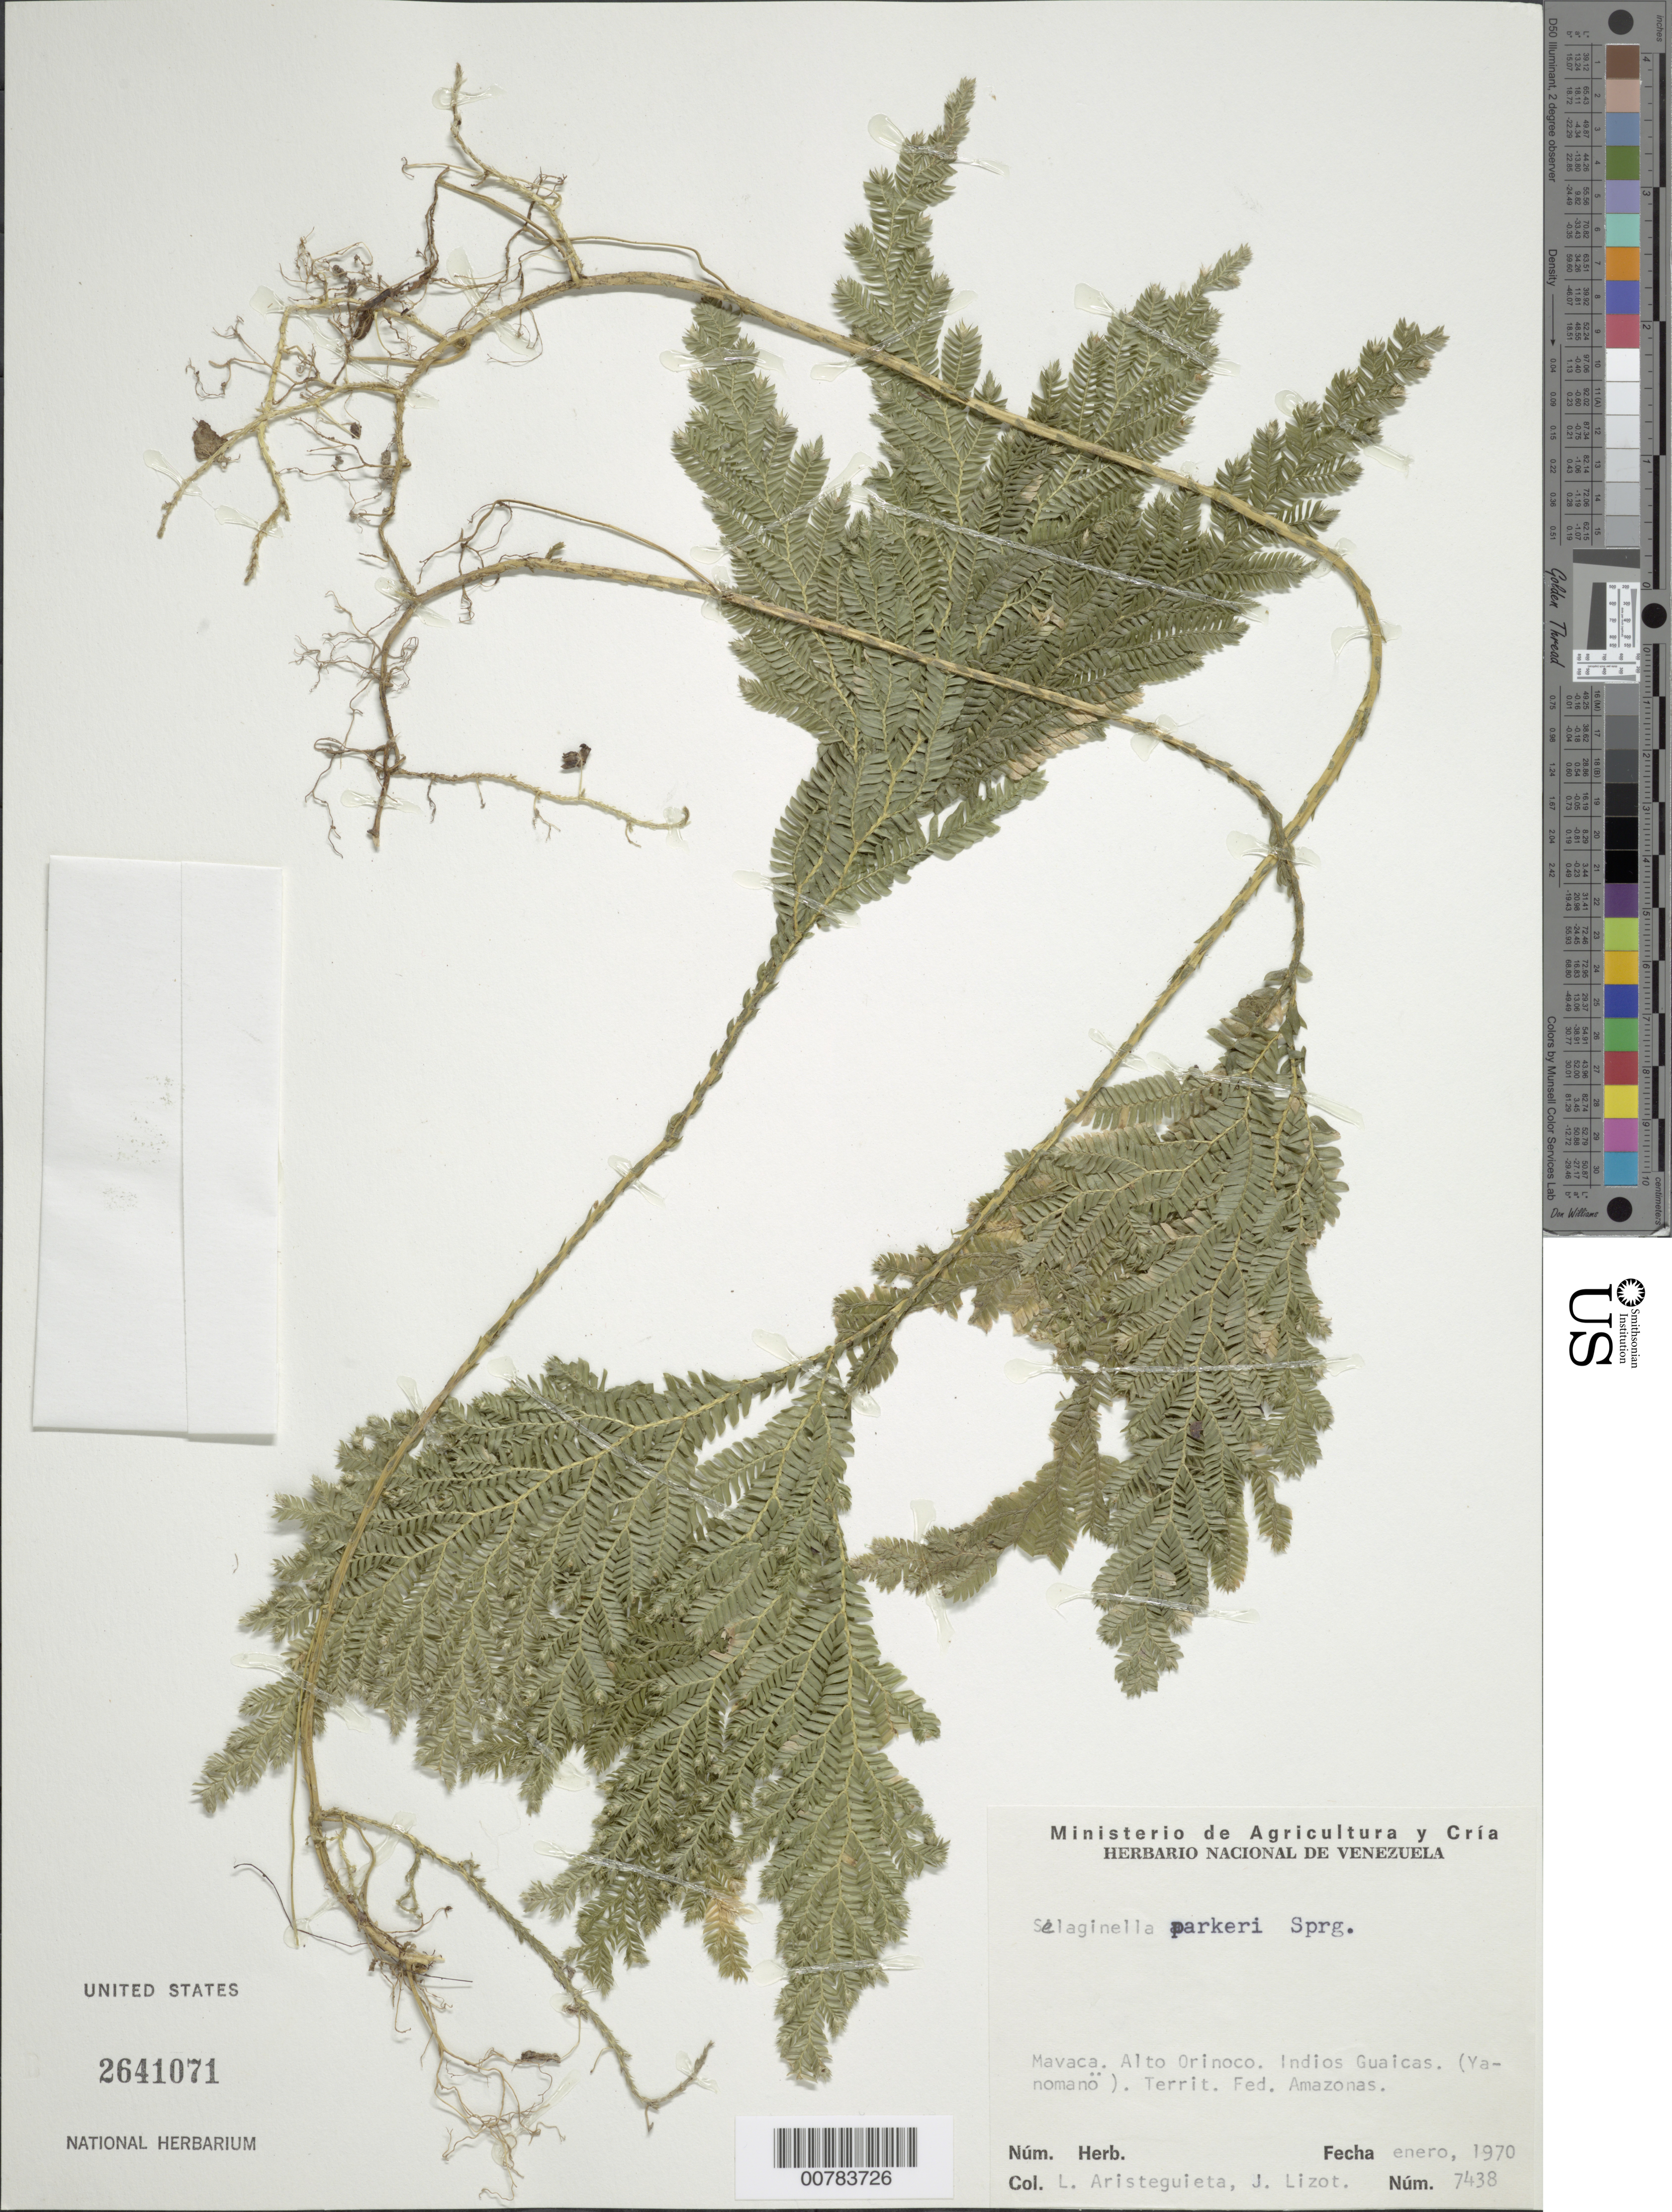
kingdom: Plantae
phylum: Tracheophyta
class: Lycopodiopsida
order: Selaginellales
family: Selaginellaceae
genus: Selaginella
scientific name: Selaginella parkeri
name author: (Hook. & Grev.) Spring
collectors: L. Aristeguieta & J. Lizot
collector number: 7438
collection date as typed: Jan-70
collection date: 1970-01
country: Venezuela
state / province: Amazonas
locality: Mavaca, Alto Orinoco, Indios Guaicas (Yanomanö)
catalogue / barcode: US 2641071